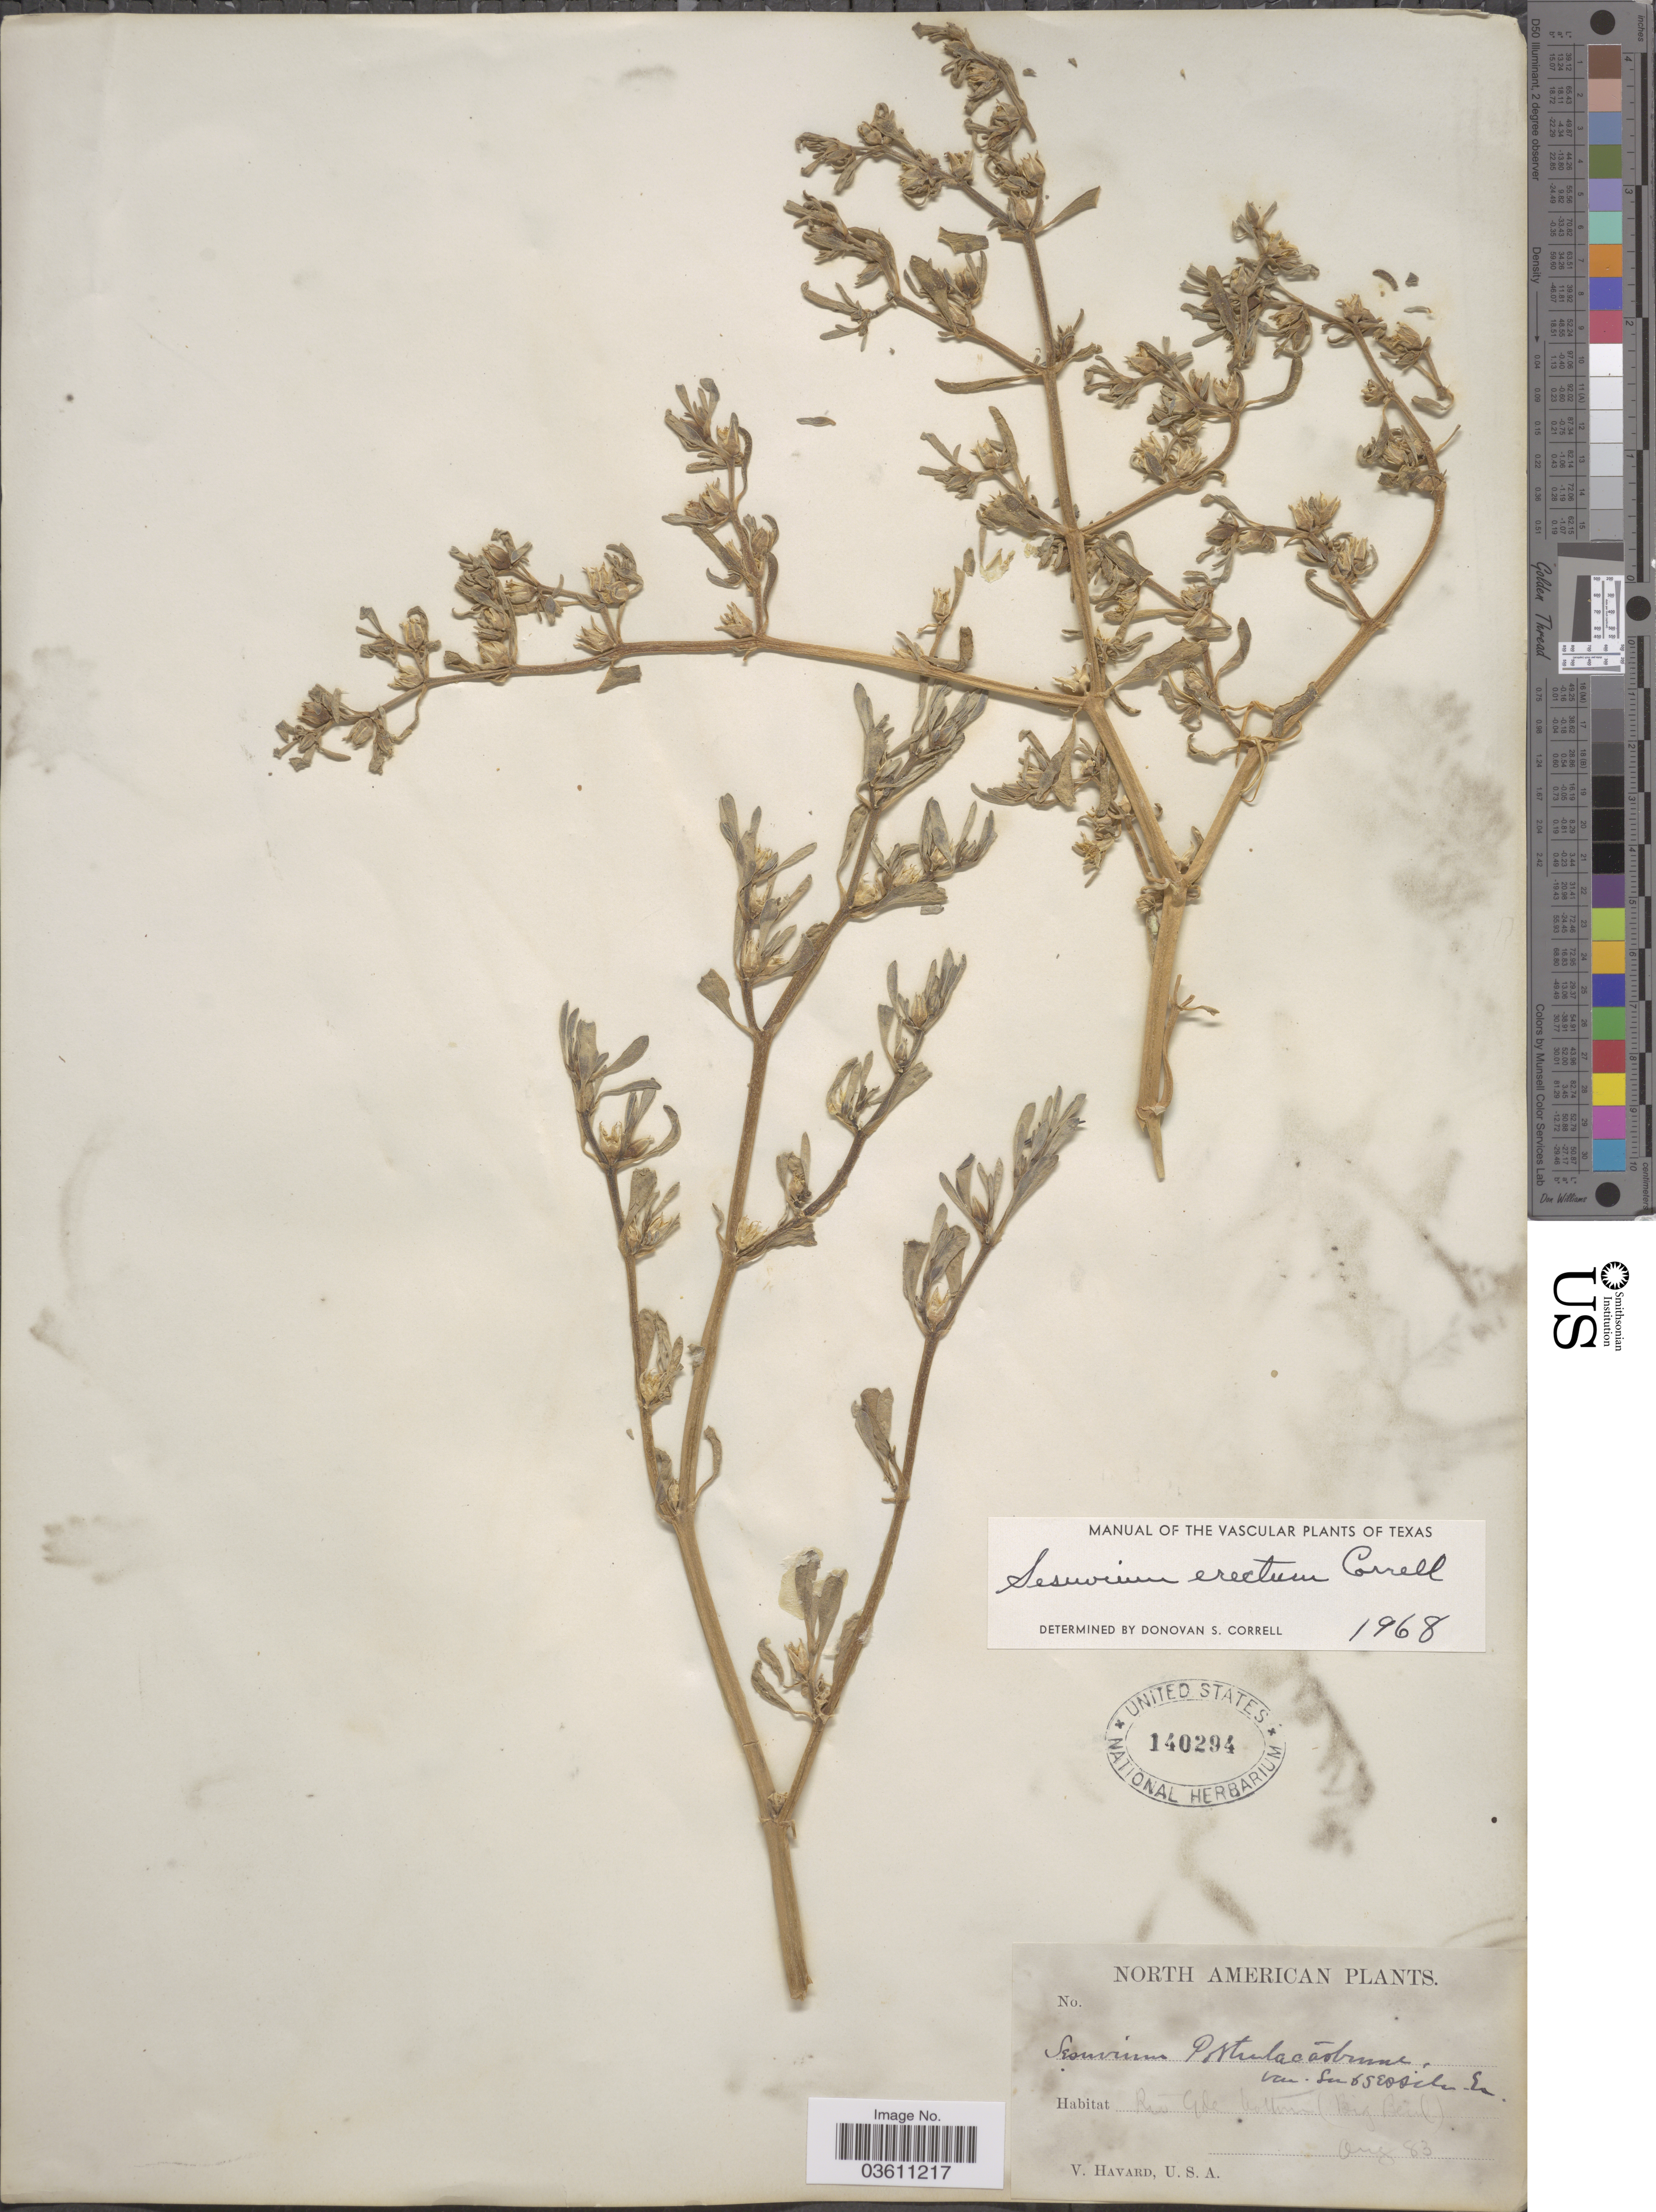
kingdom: Plantae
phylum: Tracheophyta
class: Magnoliopsida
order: Caryophyllales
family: Aizoaceae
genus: Sesuvium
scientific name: Sesuvium revolutifolium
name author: Ortega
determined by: Strong, Mark T., (BOT), Smithsonian Institution - National Museum of Natural History (UNITED STATES)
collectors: V. Havard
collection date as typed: Transcribed d/m/y: /8/83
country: United States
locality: Rio Gde Northern (Big Bend).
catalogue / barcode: US 140294